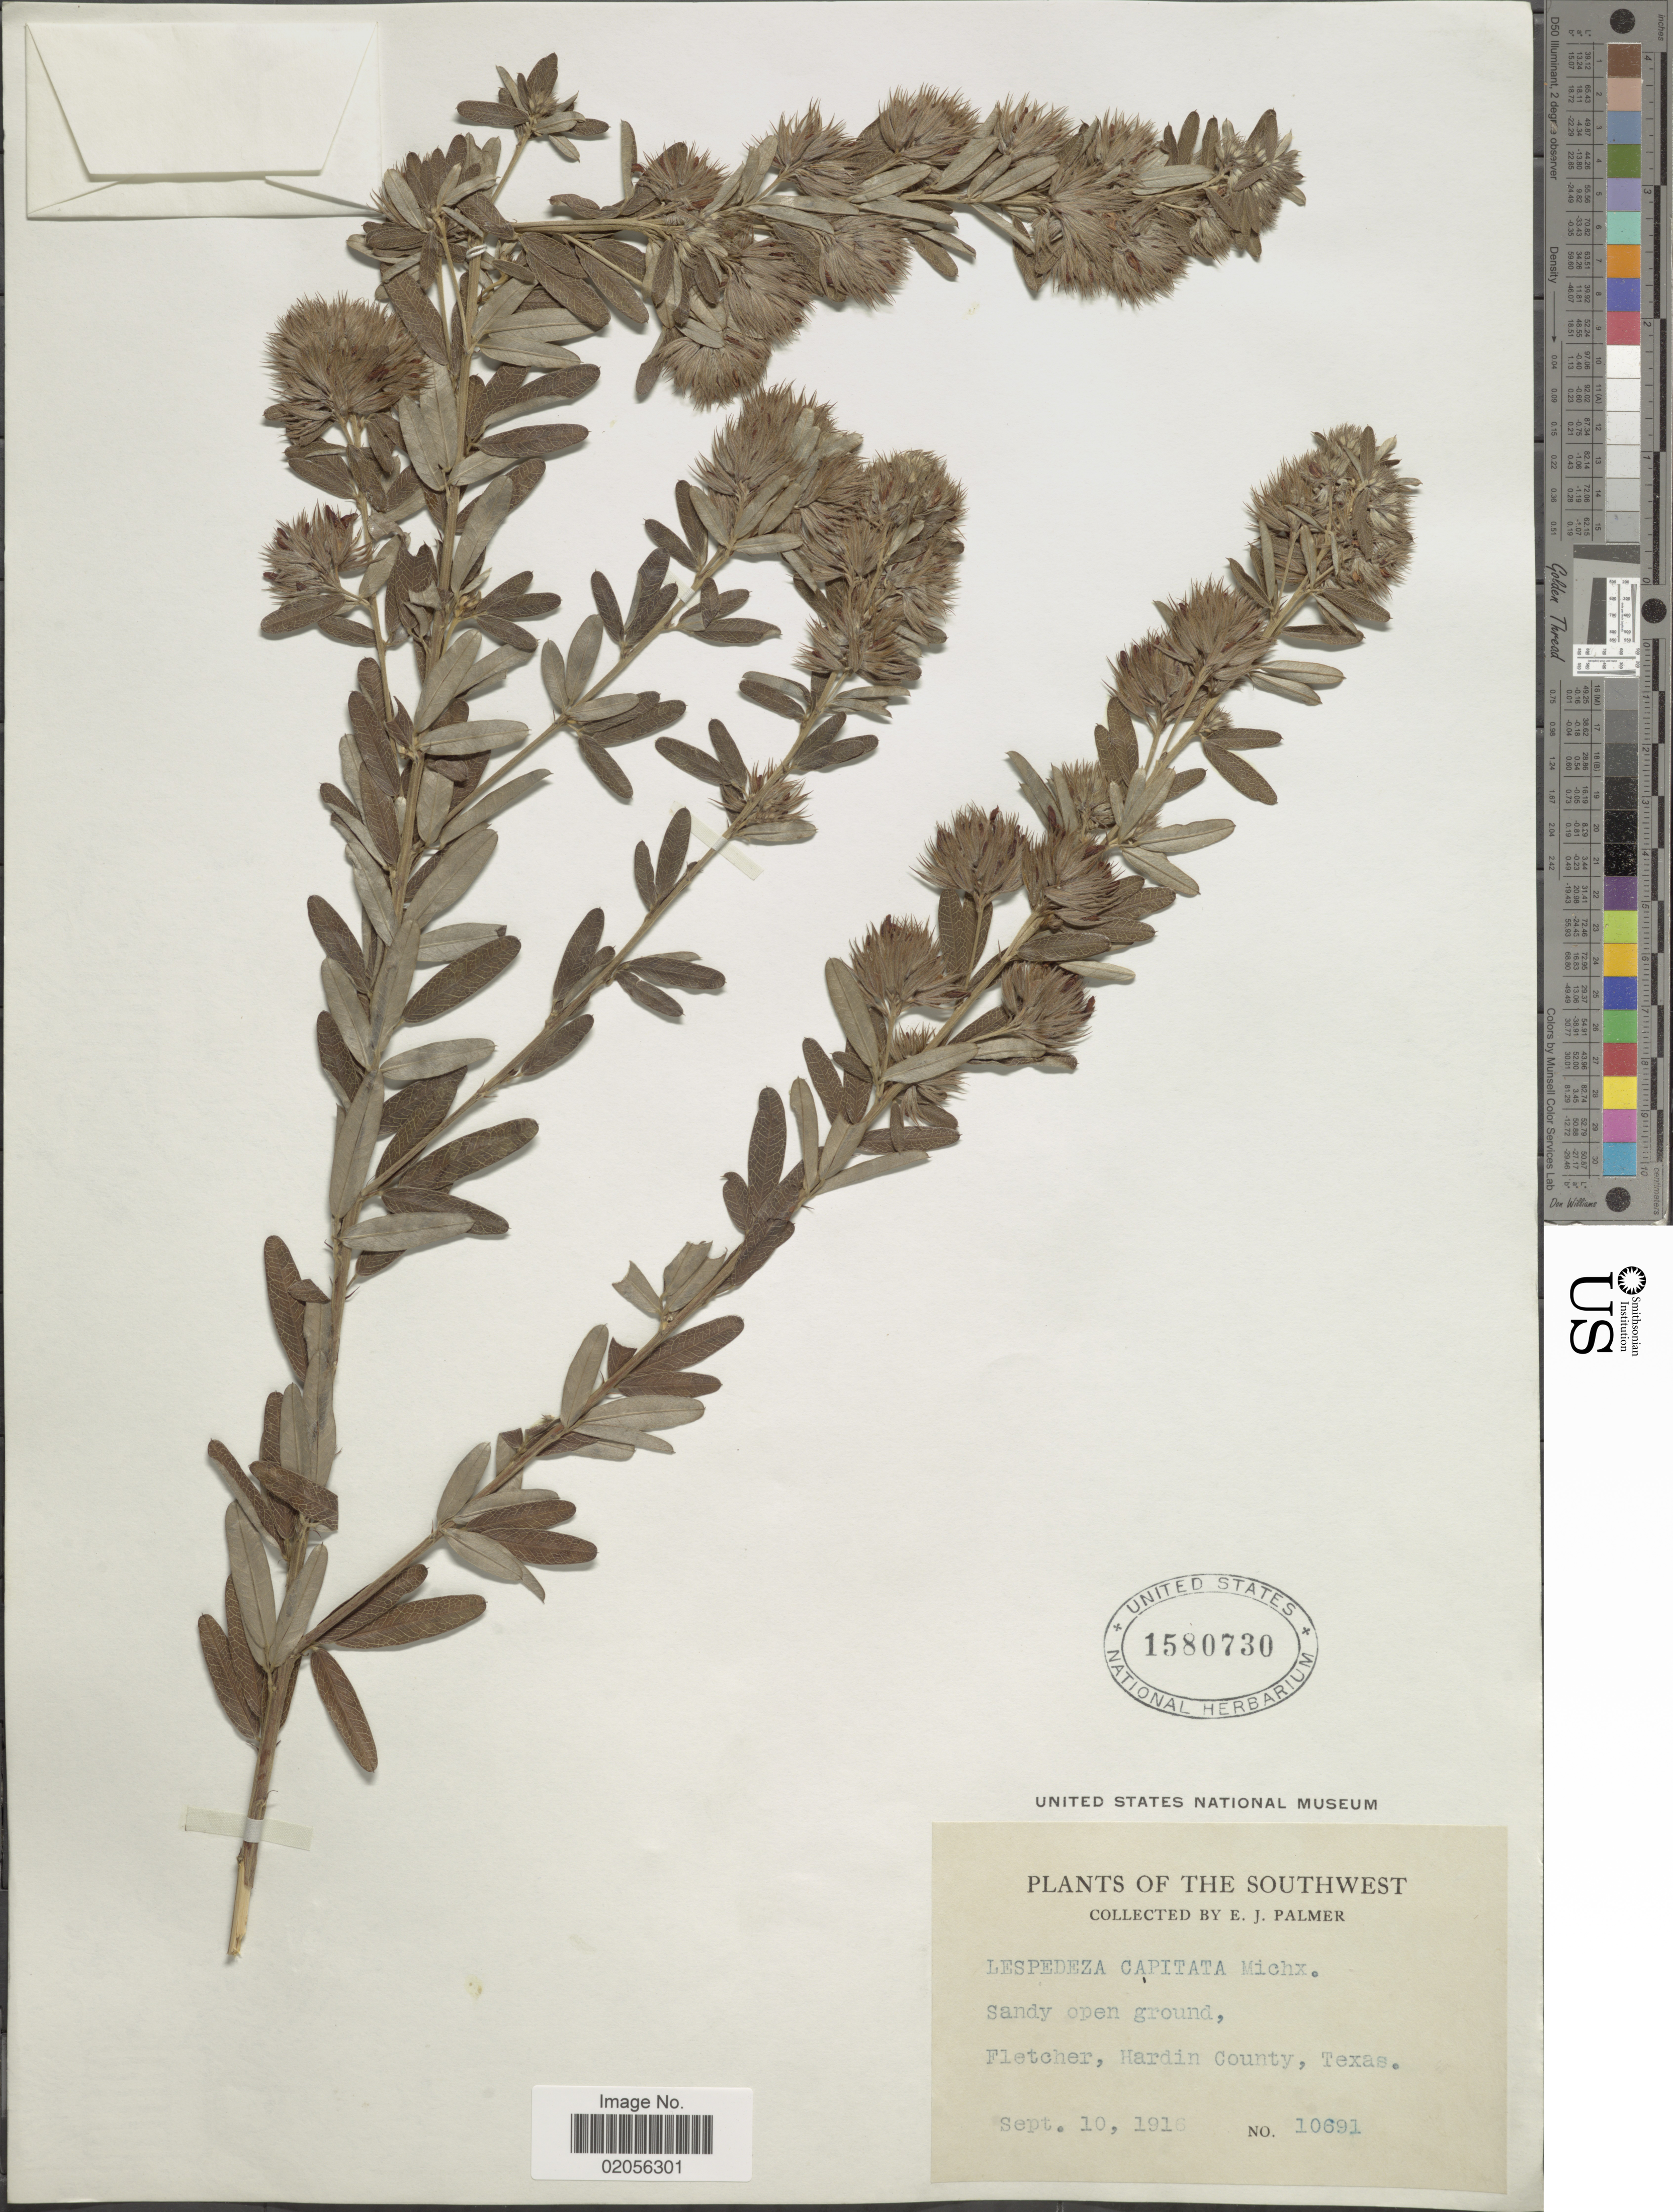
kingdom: Plantae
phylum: Tracheophyta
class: Magnoliopsida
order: Fabales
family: Fabaceae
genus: Lespedeza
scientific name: Lespedeza capitata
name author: Michx.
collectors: E. J. Palmer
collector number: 10691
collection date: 1916-09-10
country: United States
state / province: Texas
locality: Southwest. Fletcher, Hardin County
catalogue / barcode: US 1580730